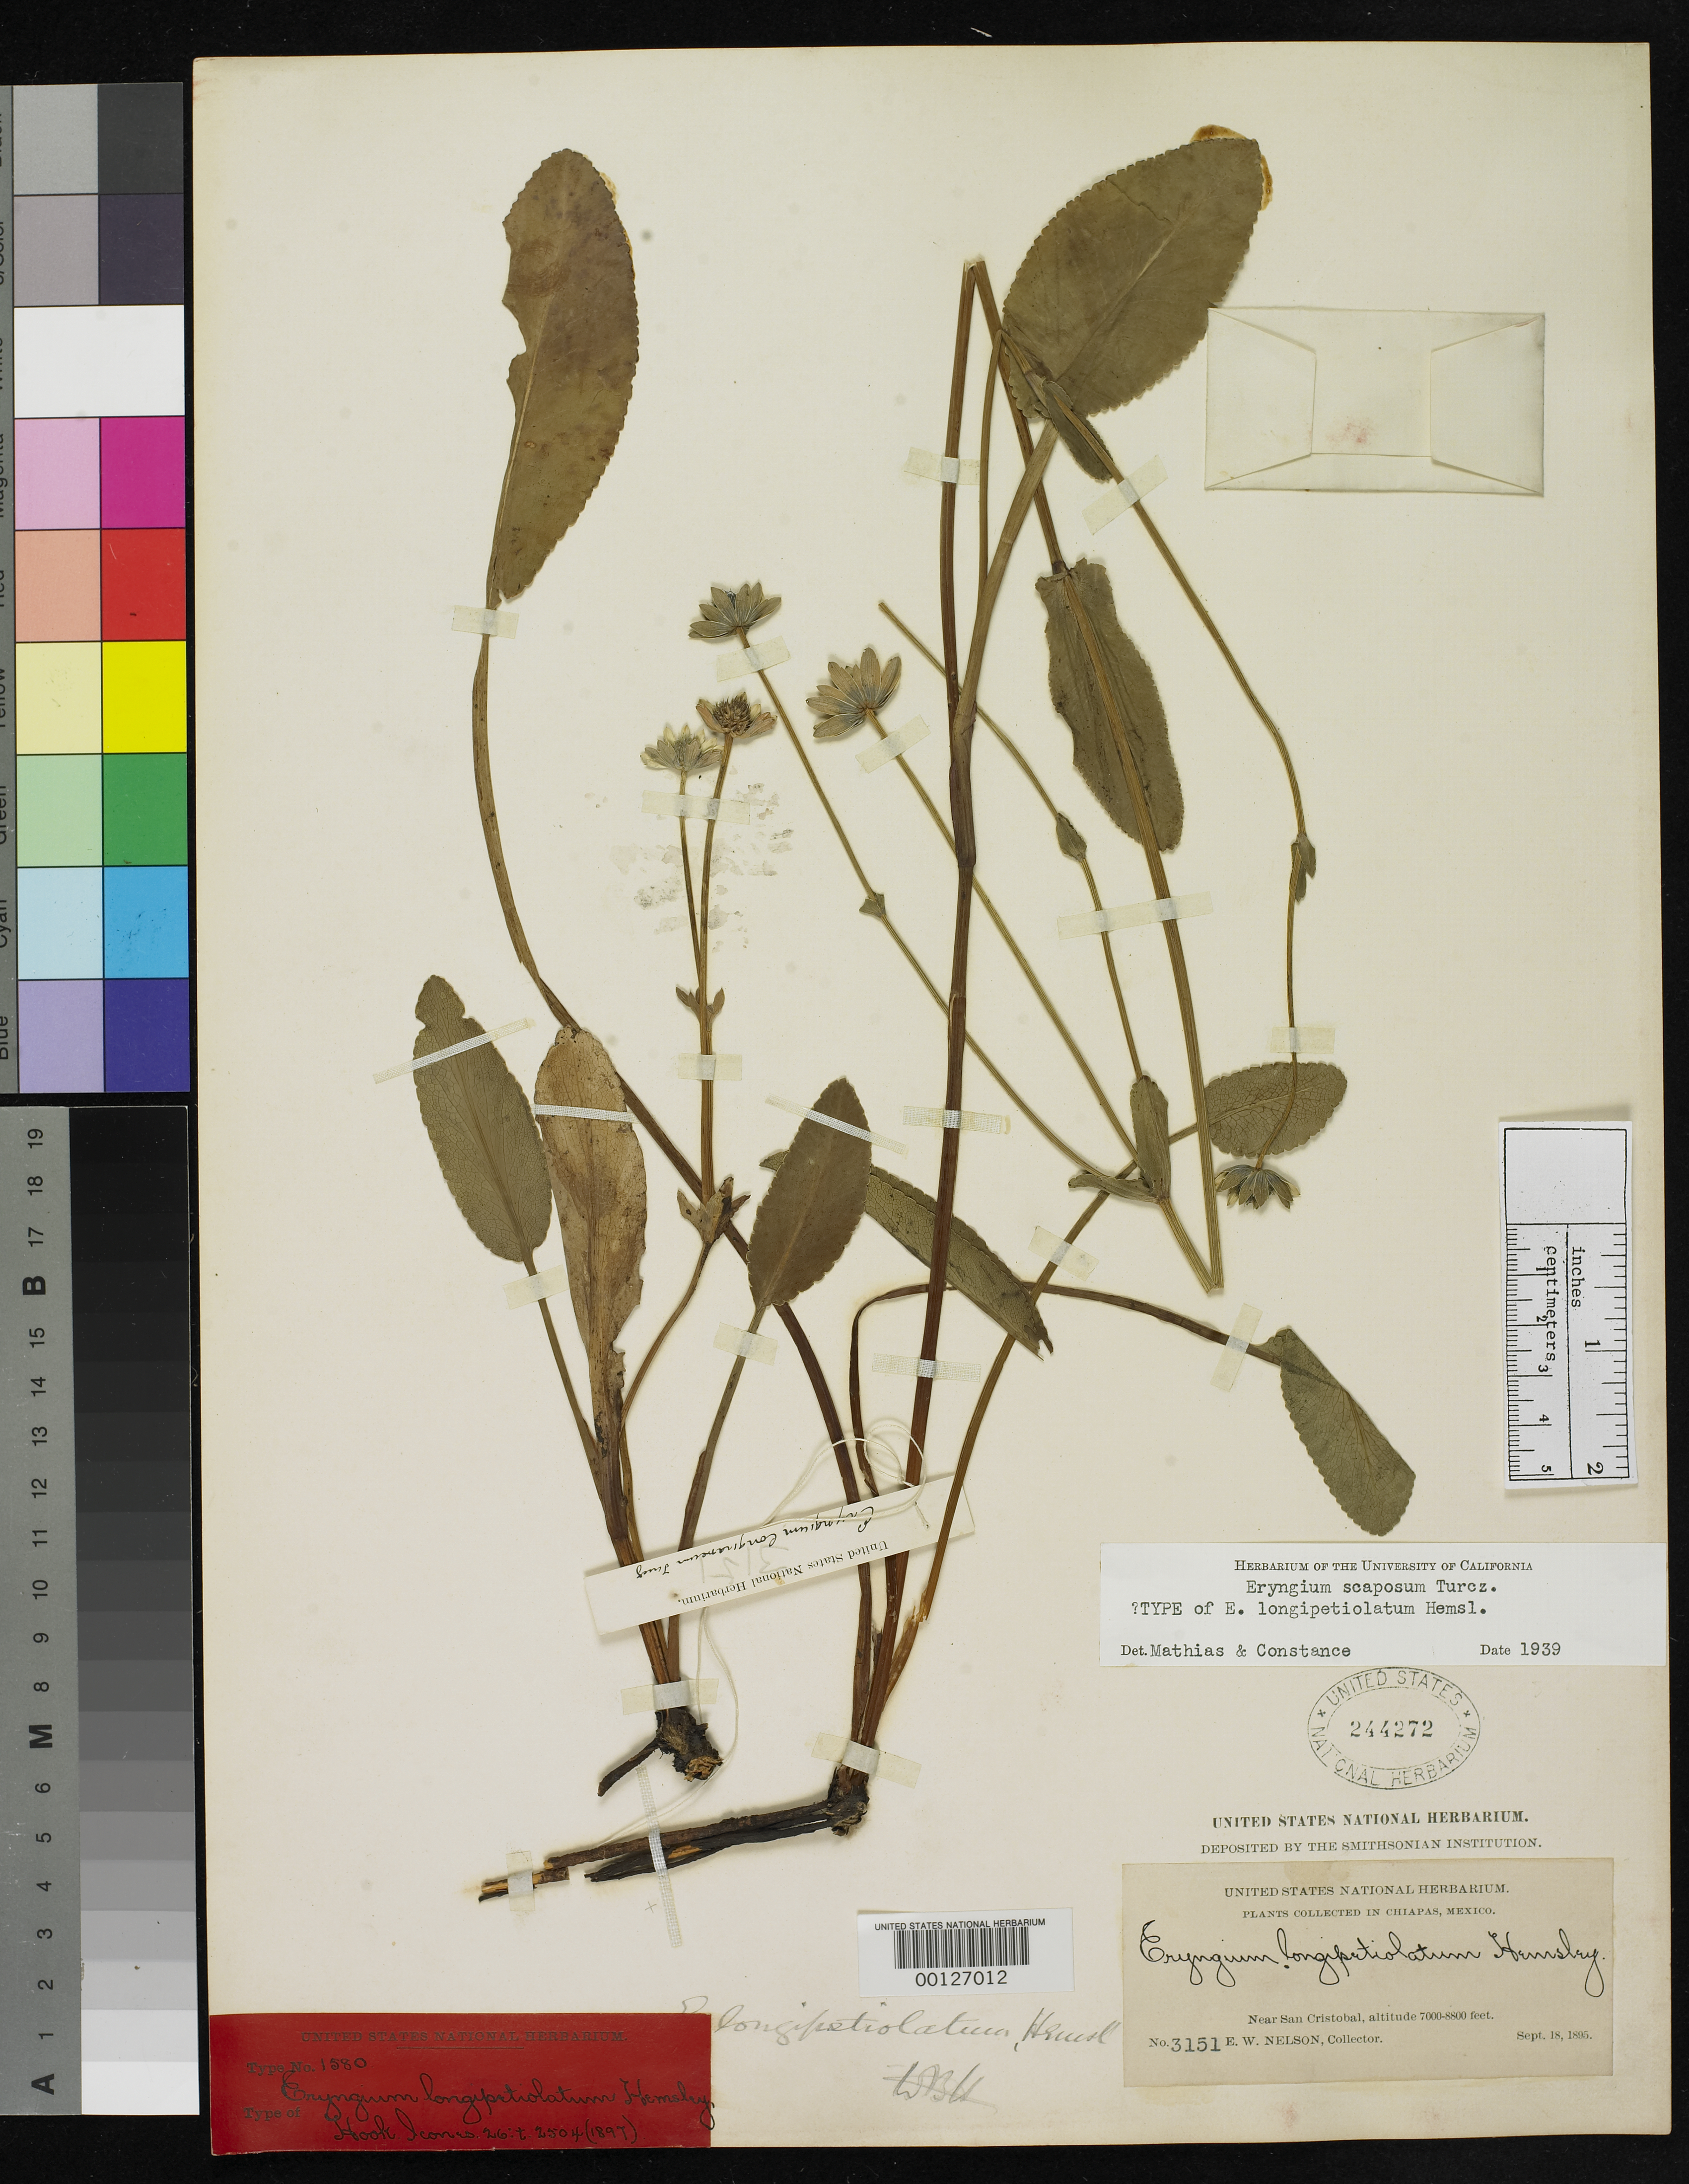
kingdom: Plantae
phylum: Tracheophyta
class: Magnoliopsida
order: Apiales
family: Apiaceae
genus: Eryngium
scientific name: Eryngium longipetiolatum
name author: Hemsl. in Hook. f.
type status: Isotype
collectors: E. W. Nelson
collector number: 3151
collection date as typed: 18 Sep 1895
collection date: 1895-09-18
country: Mexico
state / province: Chiapas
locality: Near San Cristobal.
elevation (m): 2682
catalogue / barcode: US 244272